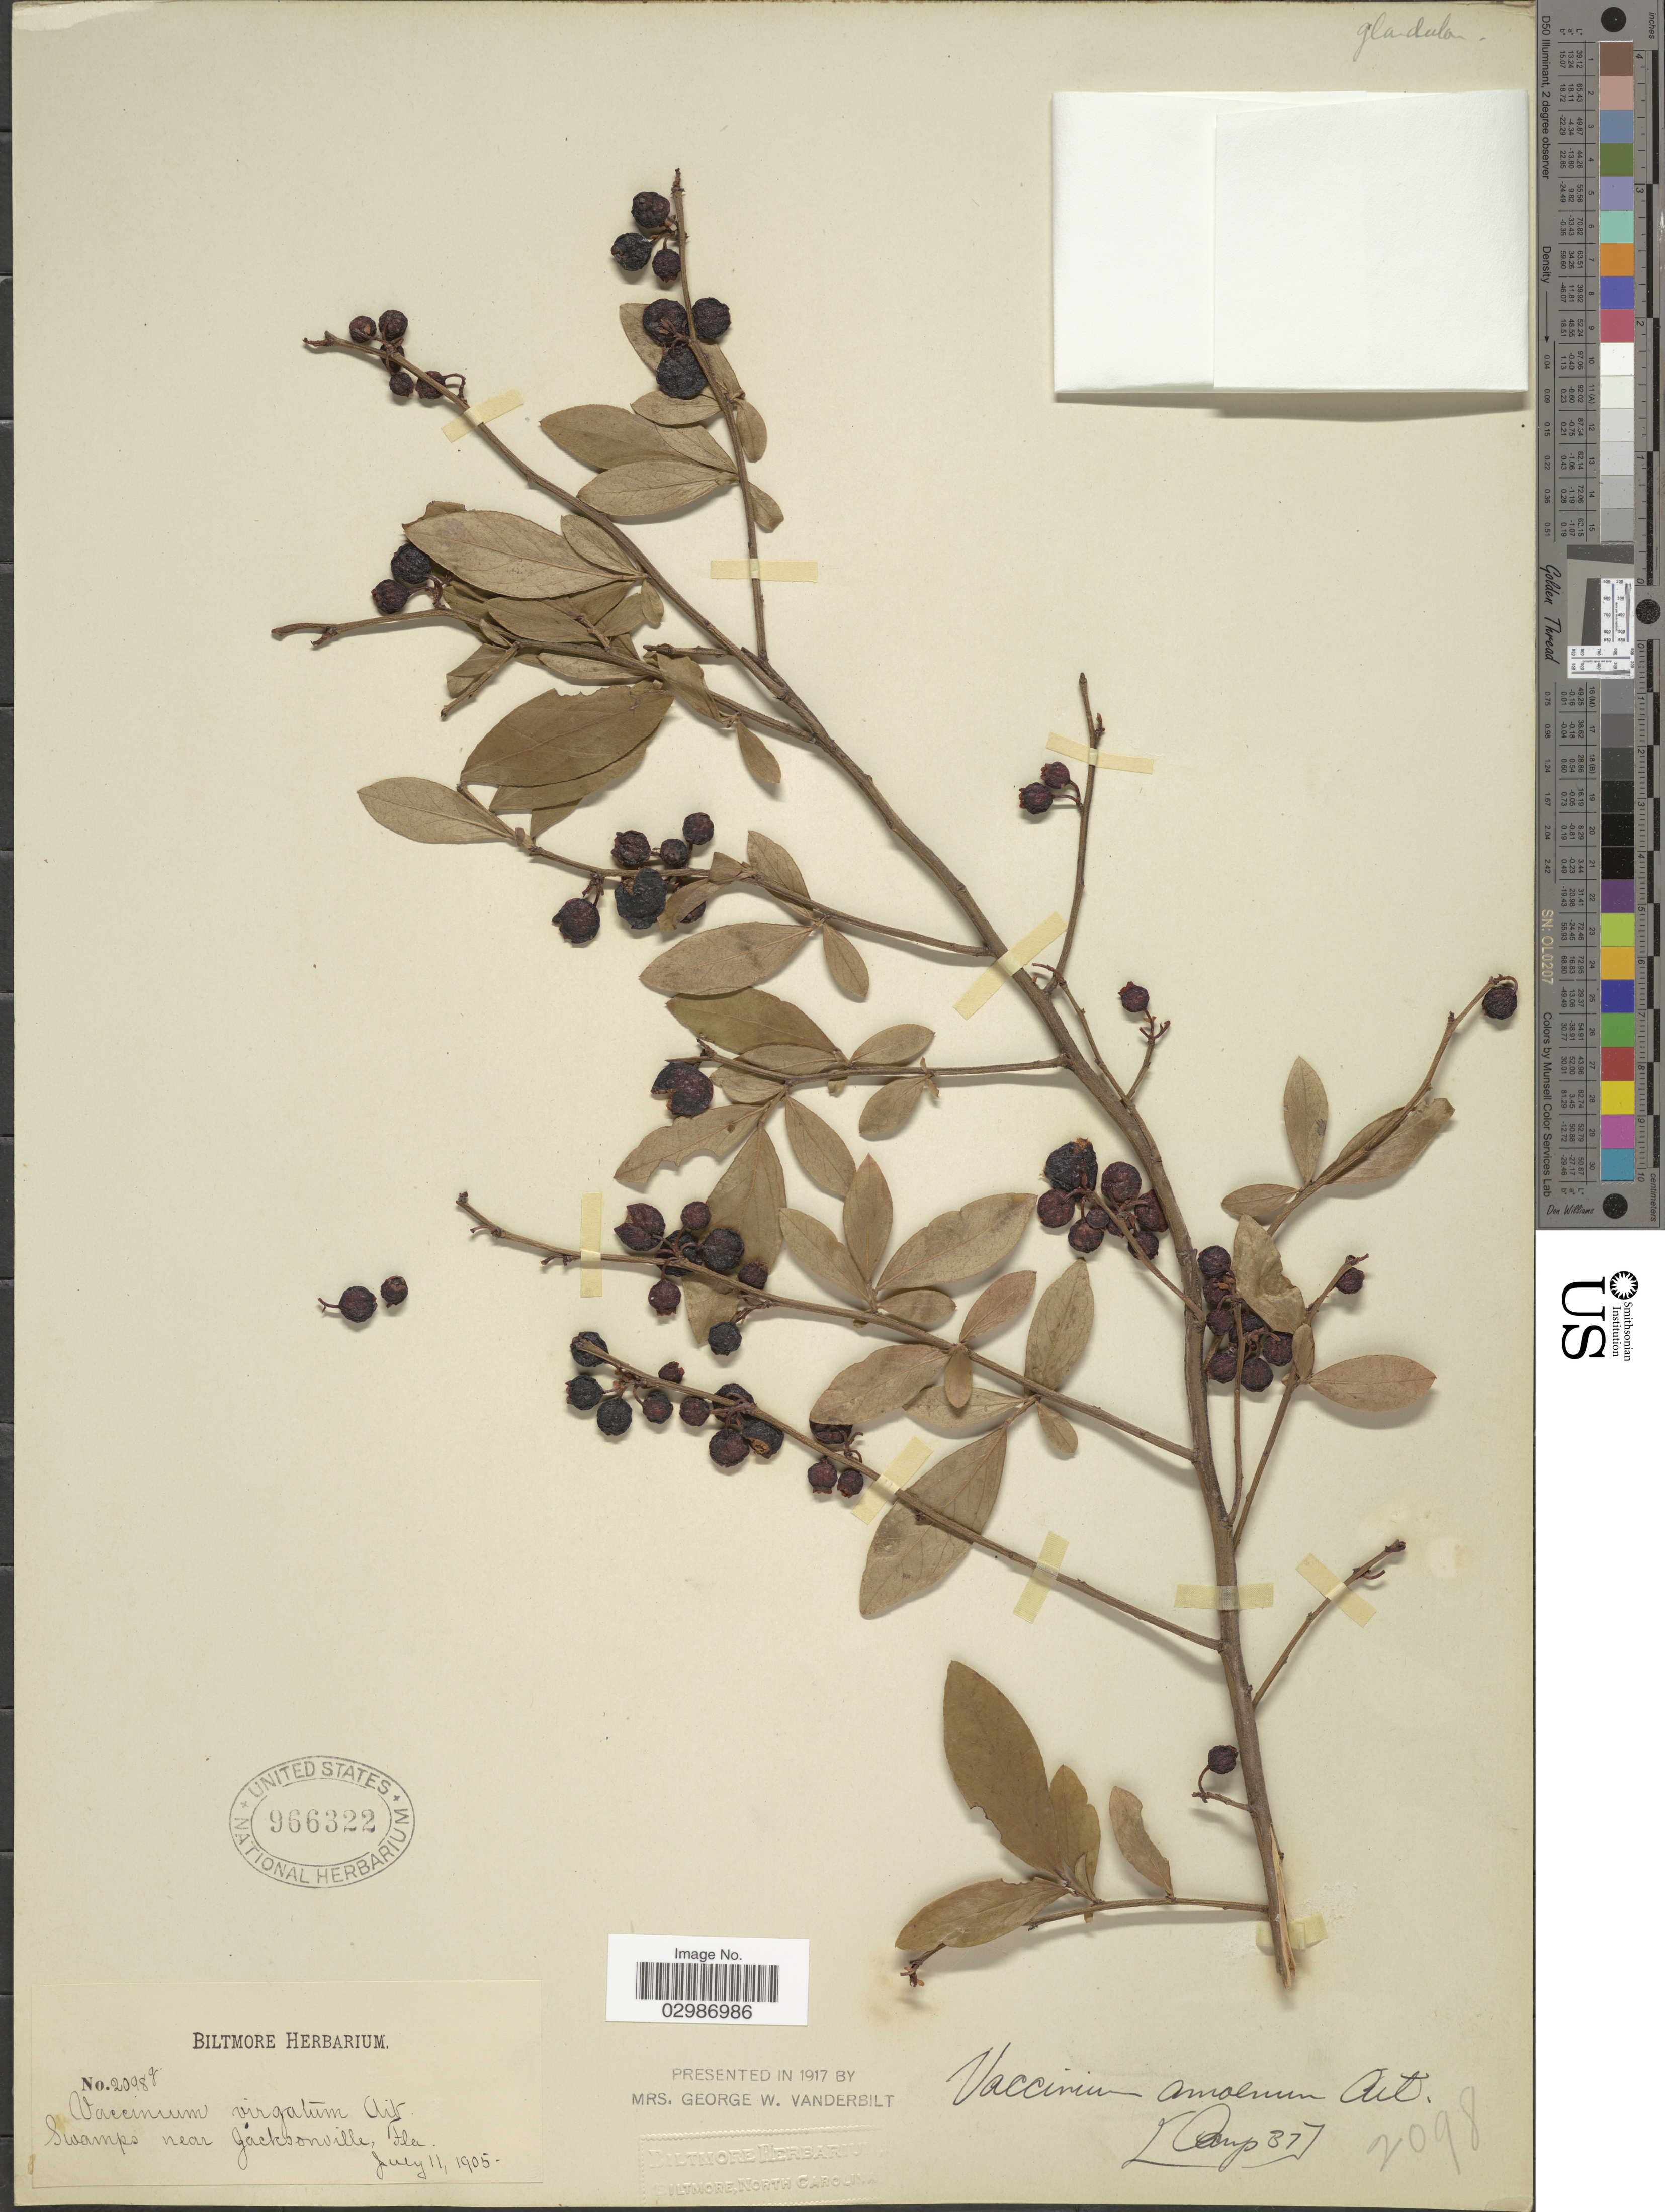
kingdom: Plantae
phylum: Tracheophyta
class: Magnoliopsida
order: Ericales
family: Ericaceae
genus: Vaccinium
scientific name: Vaccinium amoenum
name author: Aiton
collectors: ex herb. Biltmore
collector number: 2098g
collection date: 1905-07-11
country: United States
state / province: Florida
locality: Swamps near Jacksonville.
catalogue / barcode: US 966322